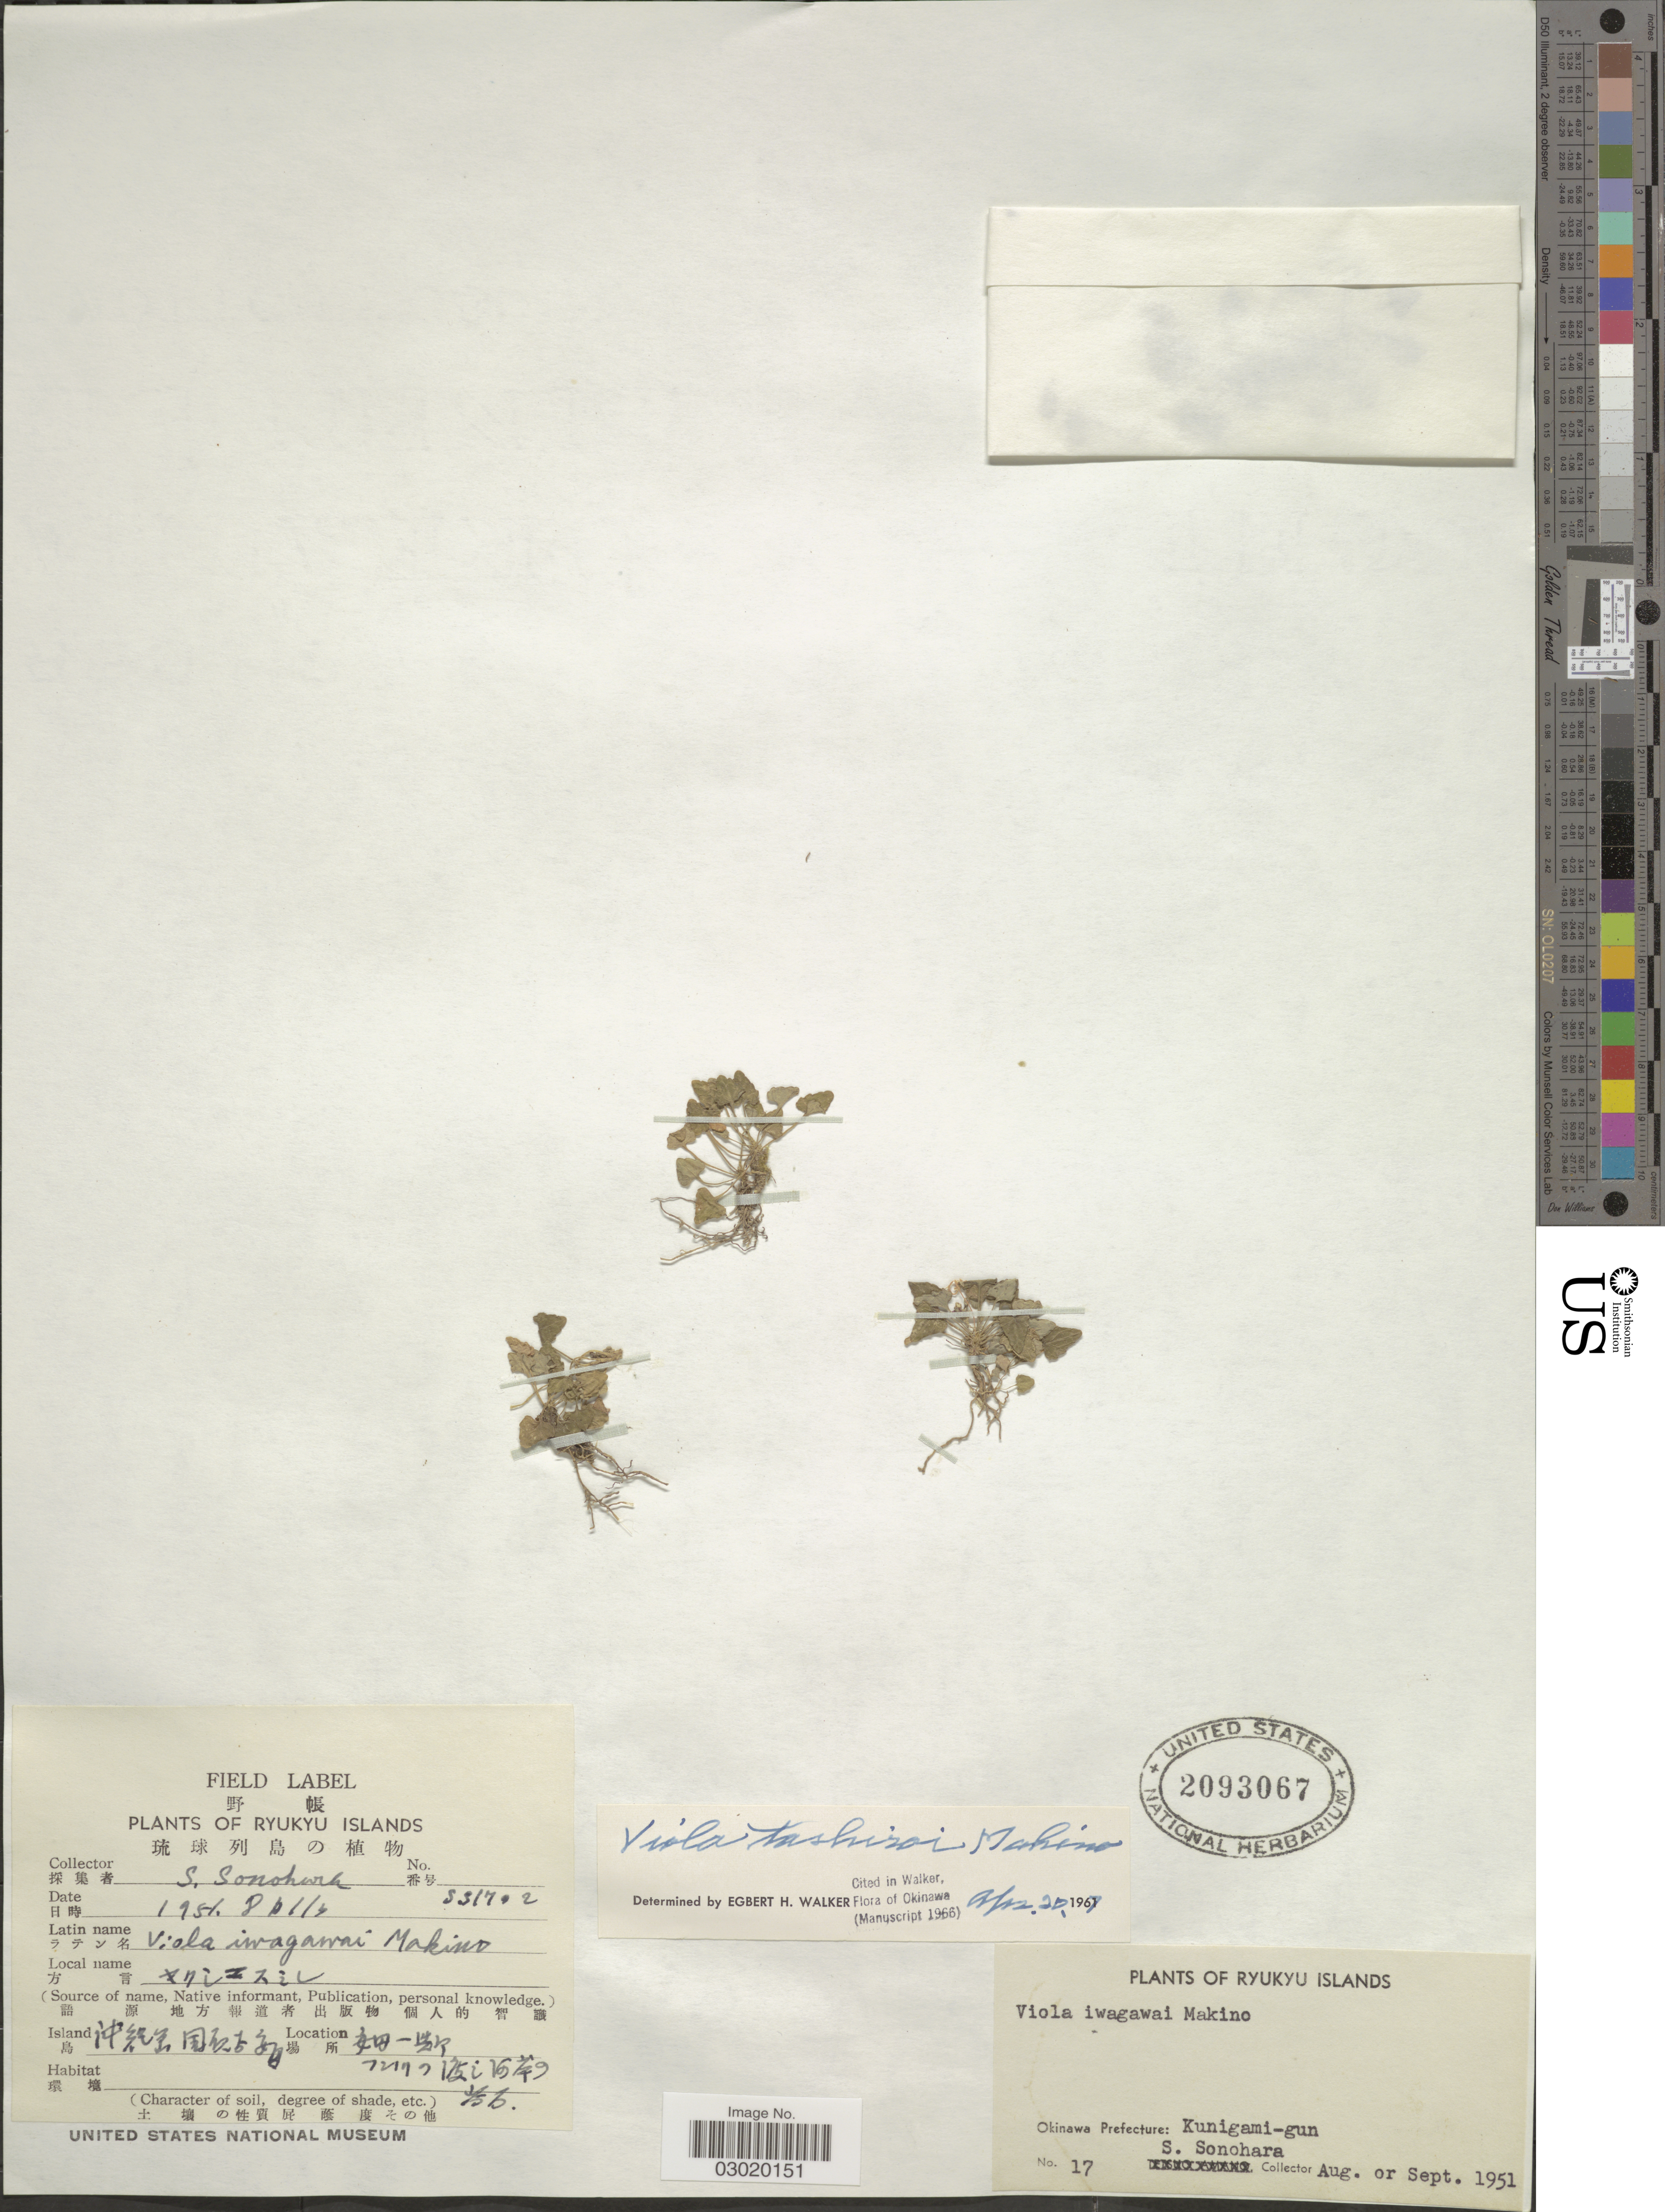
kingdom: Plantae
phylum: Tracheophyta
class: Magnoliopsida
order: Malpighiales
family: Violaceae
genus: Viola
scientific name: Viola tashiroi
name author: Makino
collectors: S. Sonohara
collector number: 17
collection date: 1951-08-01/1951-08-04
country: Japan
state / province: Okinawa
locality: Ryukyu Islands, Okinawa Prefecture: Kunigami-gun, S. Sonohara.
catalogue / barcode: US 2093067